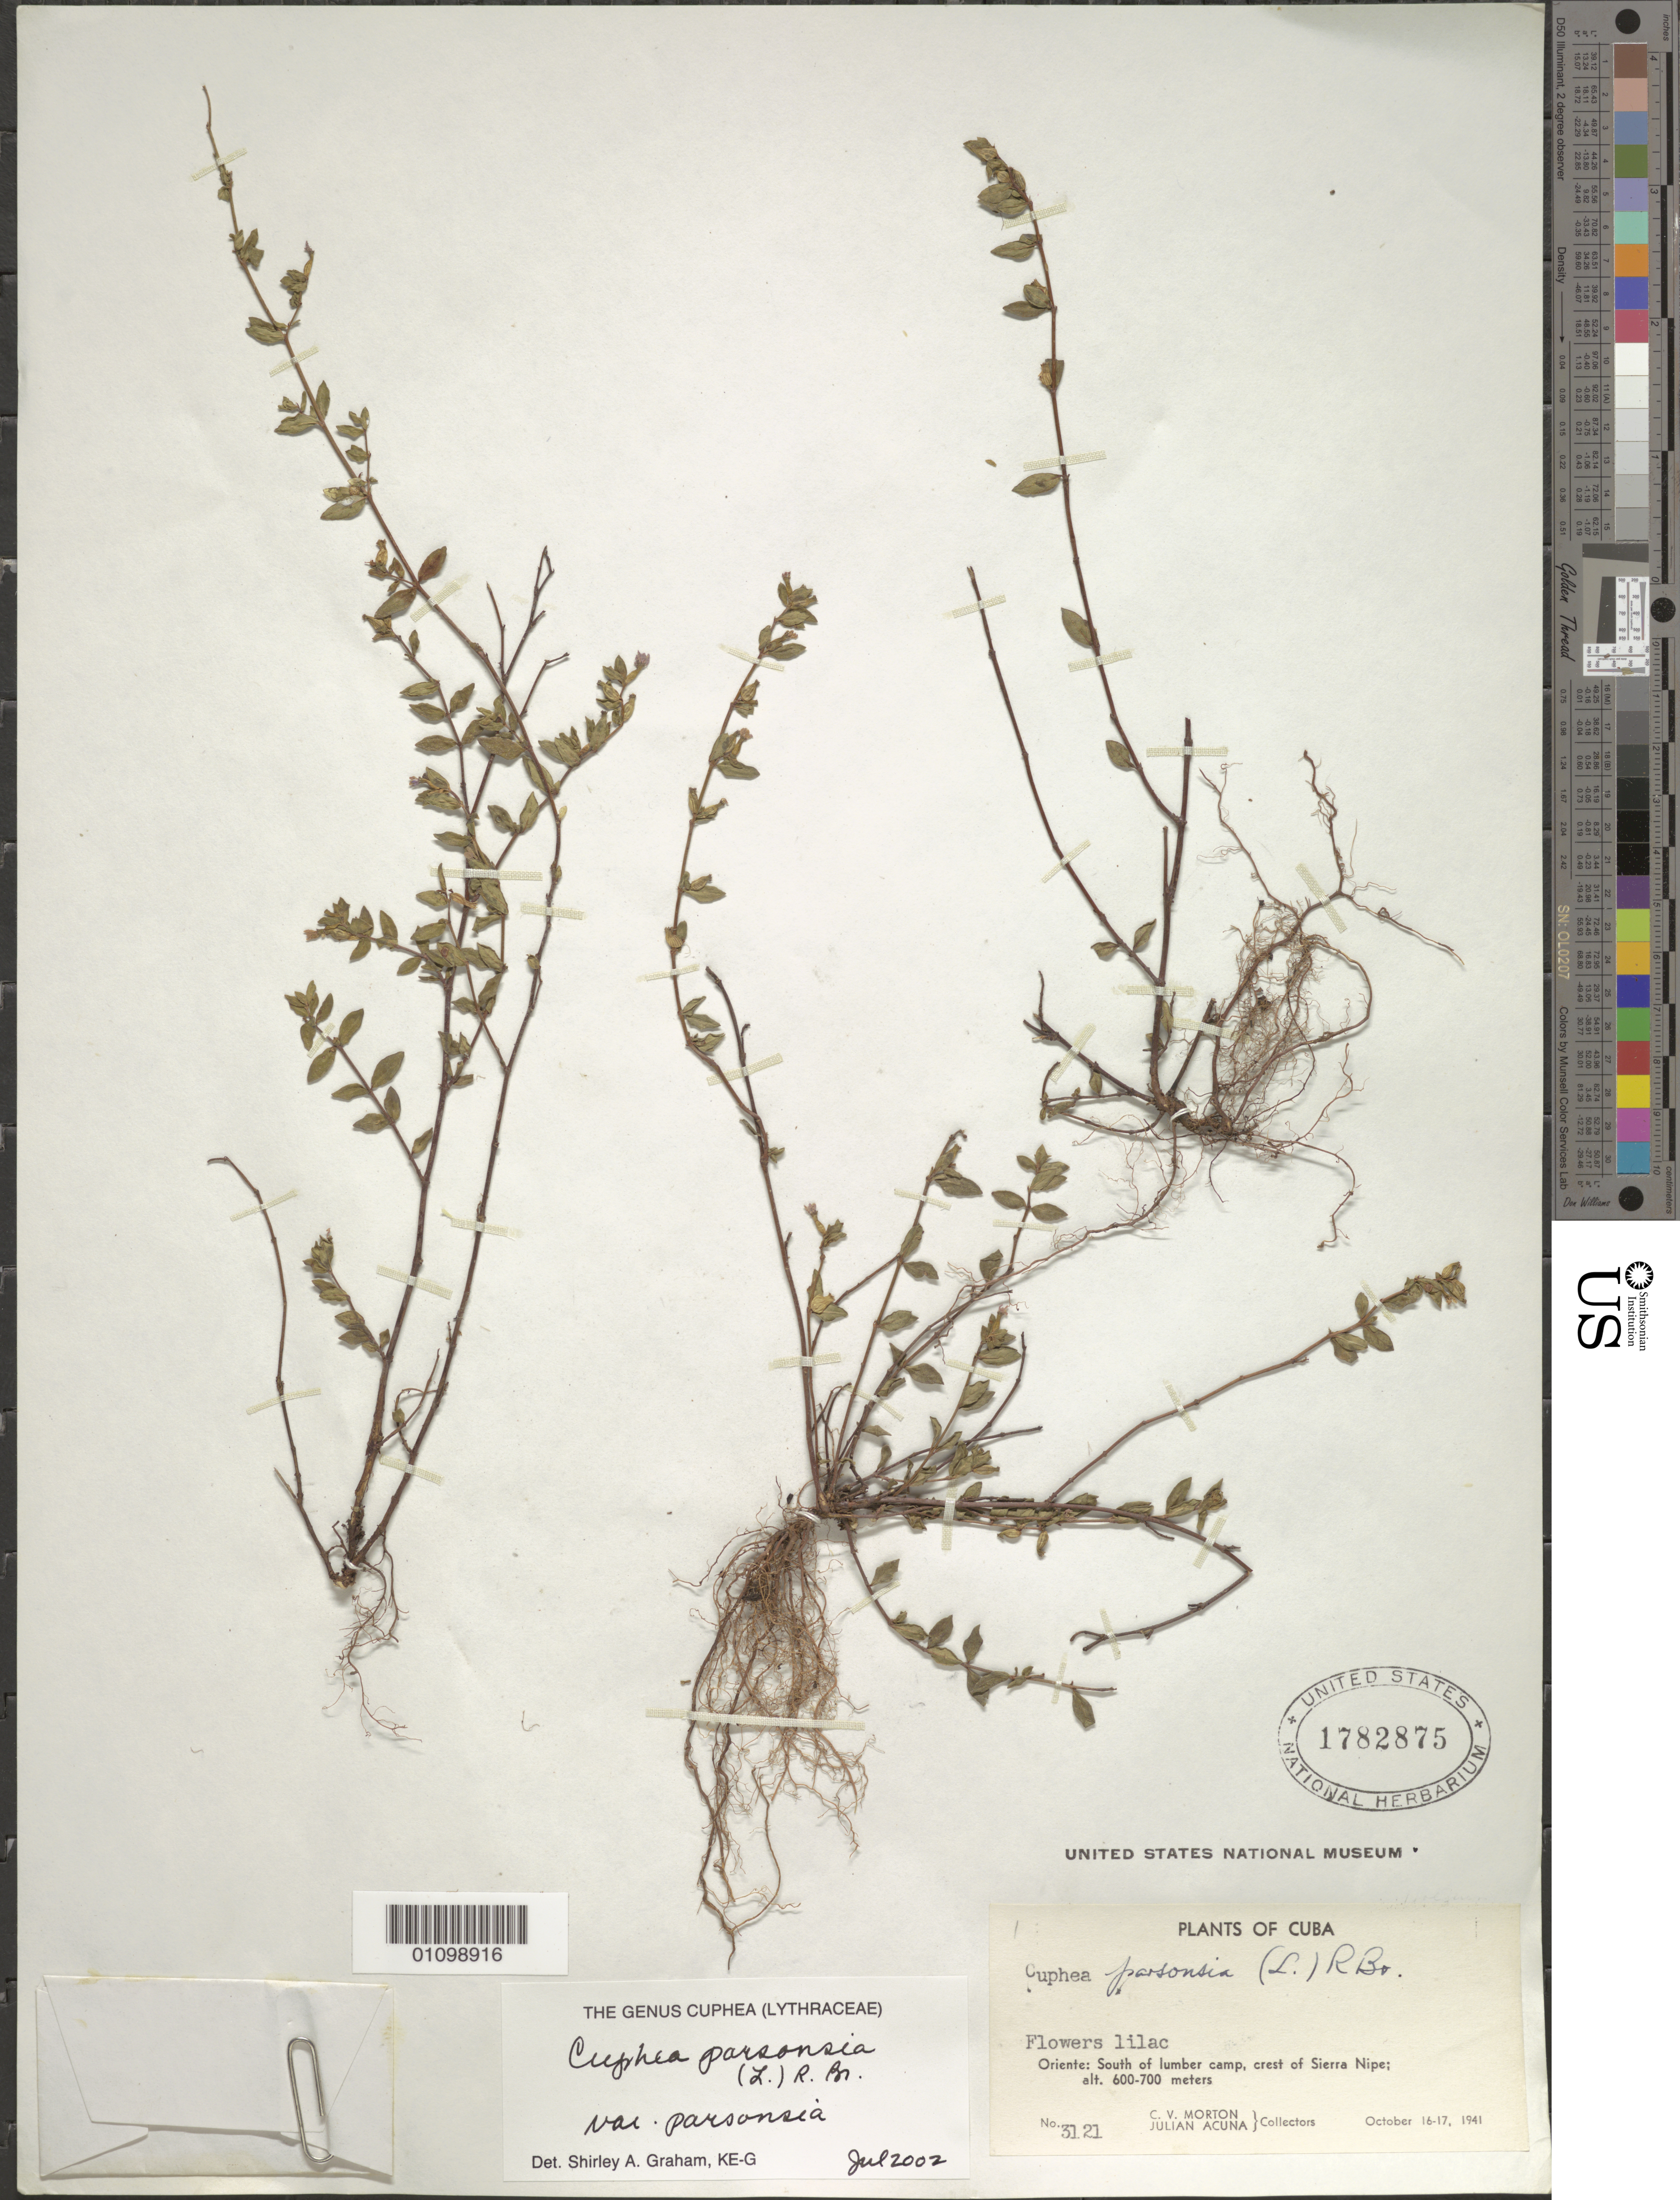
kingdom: Plantae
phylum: Tracheophyta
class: Magnoliopsida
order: Myrtales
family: Lythraceae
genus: Cuphea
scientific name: Cuphea parsonsia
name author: (L.) R. Br. ex Steud.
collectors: C. V. Morton & J. Acuña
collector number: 3121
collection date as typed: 16 Oct 1941 and 17 Oct 1941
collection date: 1941-10-16,1941-10-17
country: Cuba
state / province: Holguín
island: Cuba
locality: S of lumber camp, crest of Sierra Nipe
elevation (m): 600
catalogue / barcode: US 1782875